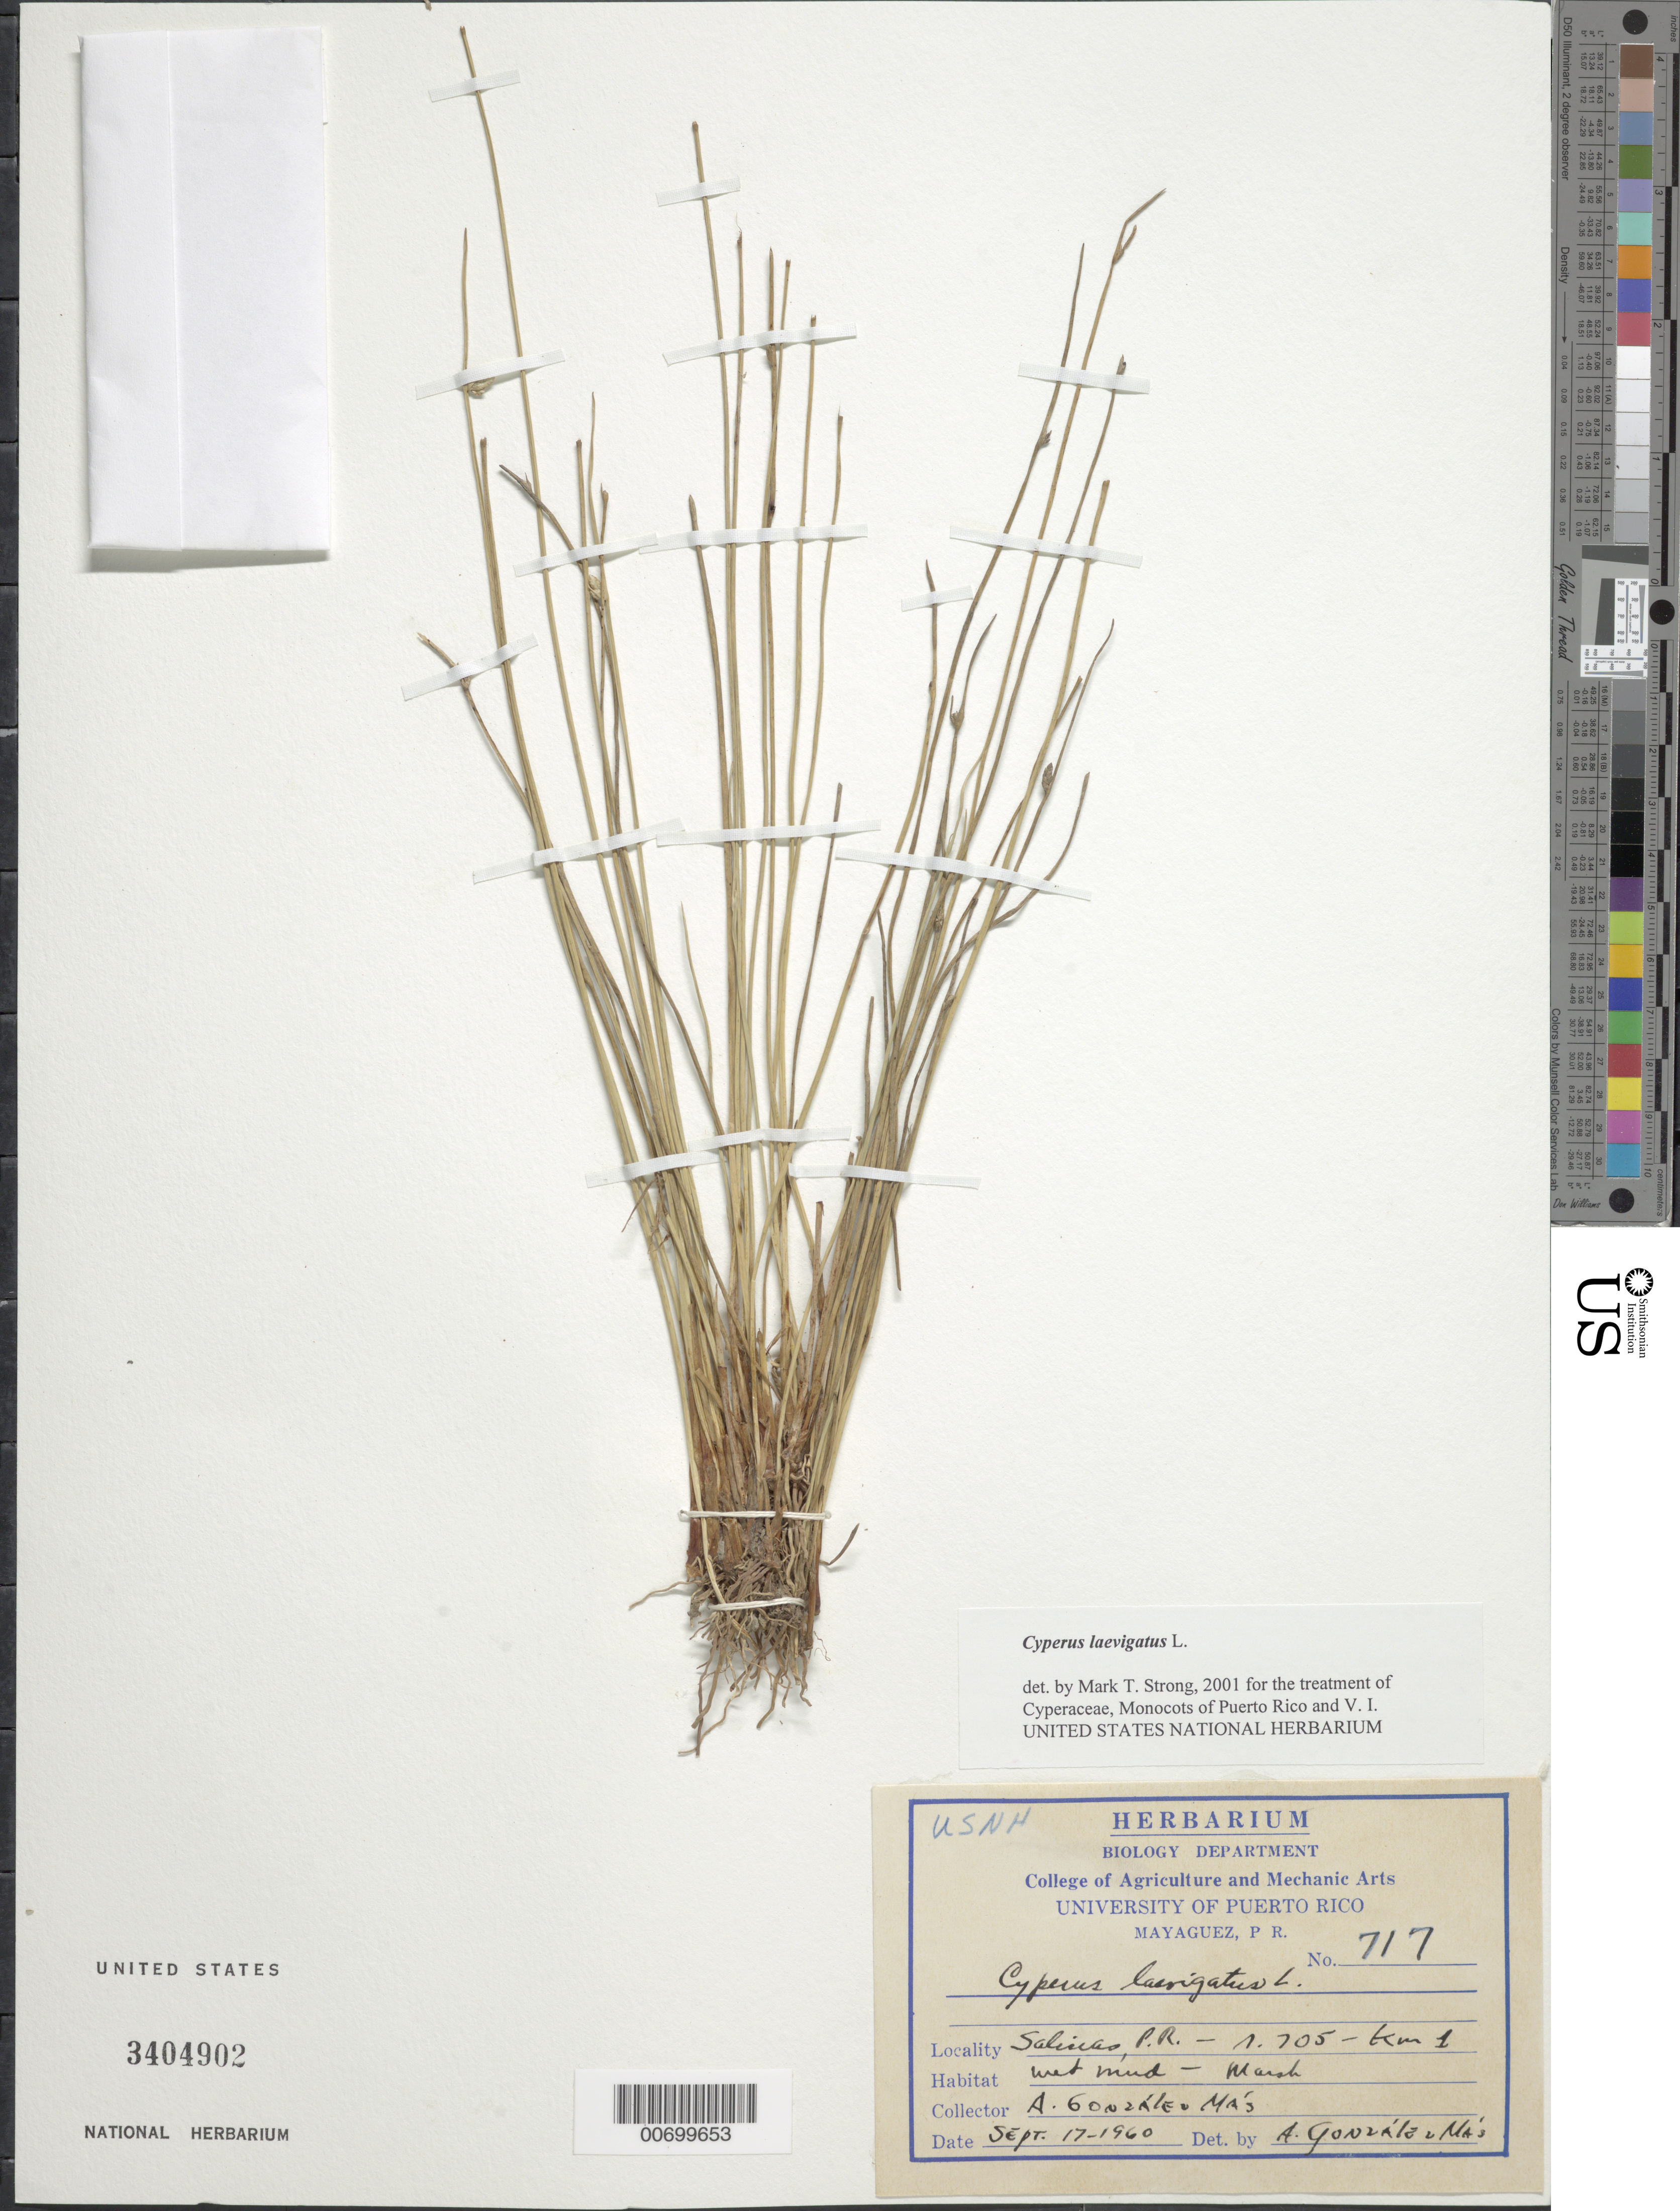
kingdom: Plantae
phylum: Tracheophyta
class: Liliopsida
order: Poales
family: Cyperaceae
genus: Cyperus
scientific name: Cyperus laevigatus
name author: L.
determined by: Strong, M. T., (US), Smithsonian Institution - National Museum of Natural History (UNITED STATES)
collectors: A. González Más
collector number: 717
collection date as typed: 17 Sep 1960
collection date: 1960-09-17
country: Puerto Rico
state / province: Salinas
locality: Salinas: Rd. 705, km 1.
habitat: Wet muddy place; marsh.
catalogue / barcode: US 3404902